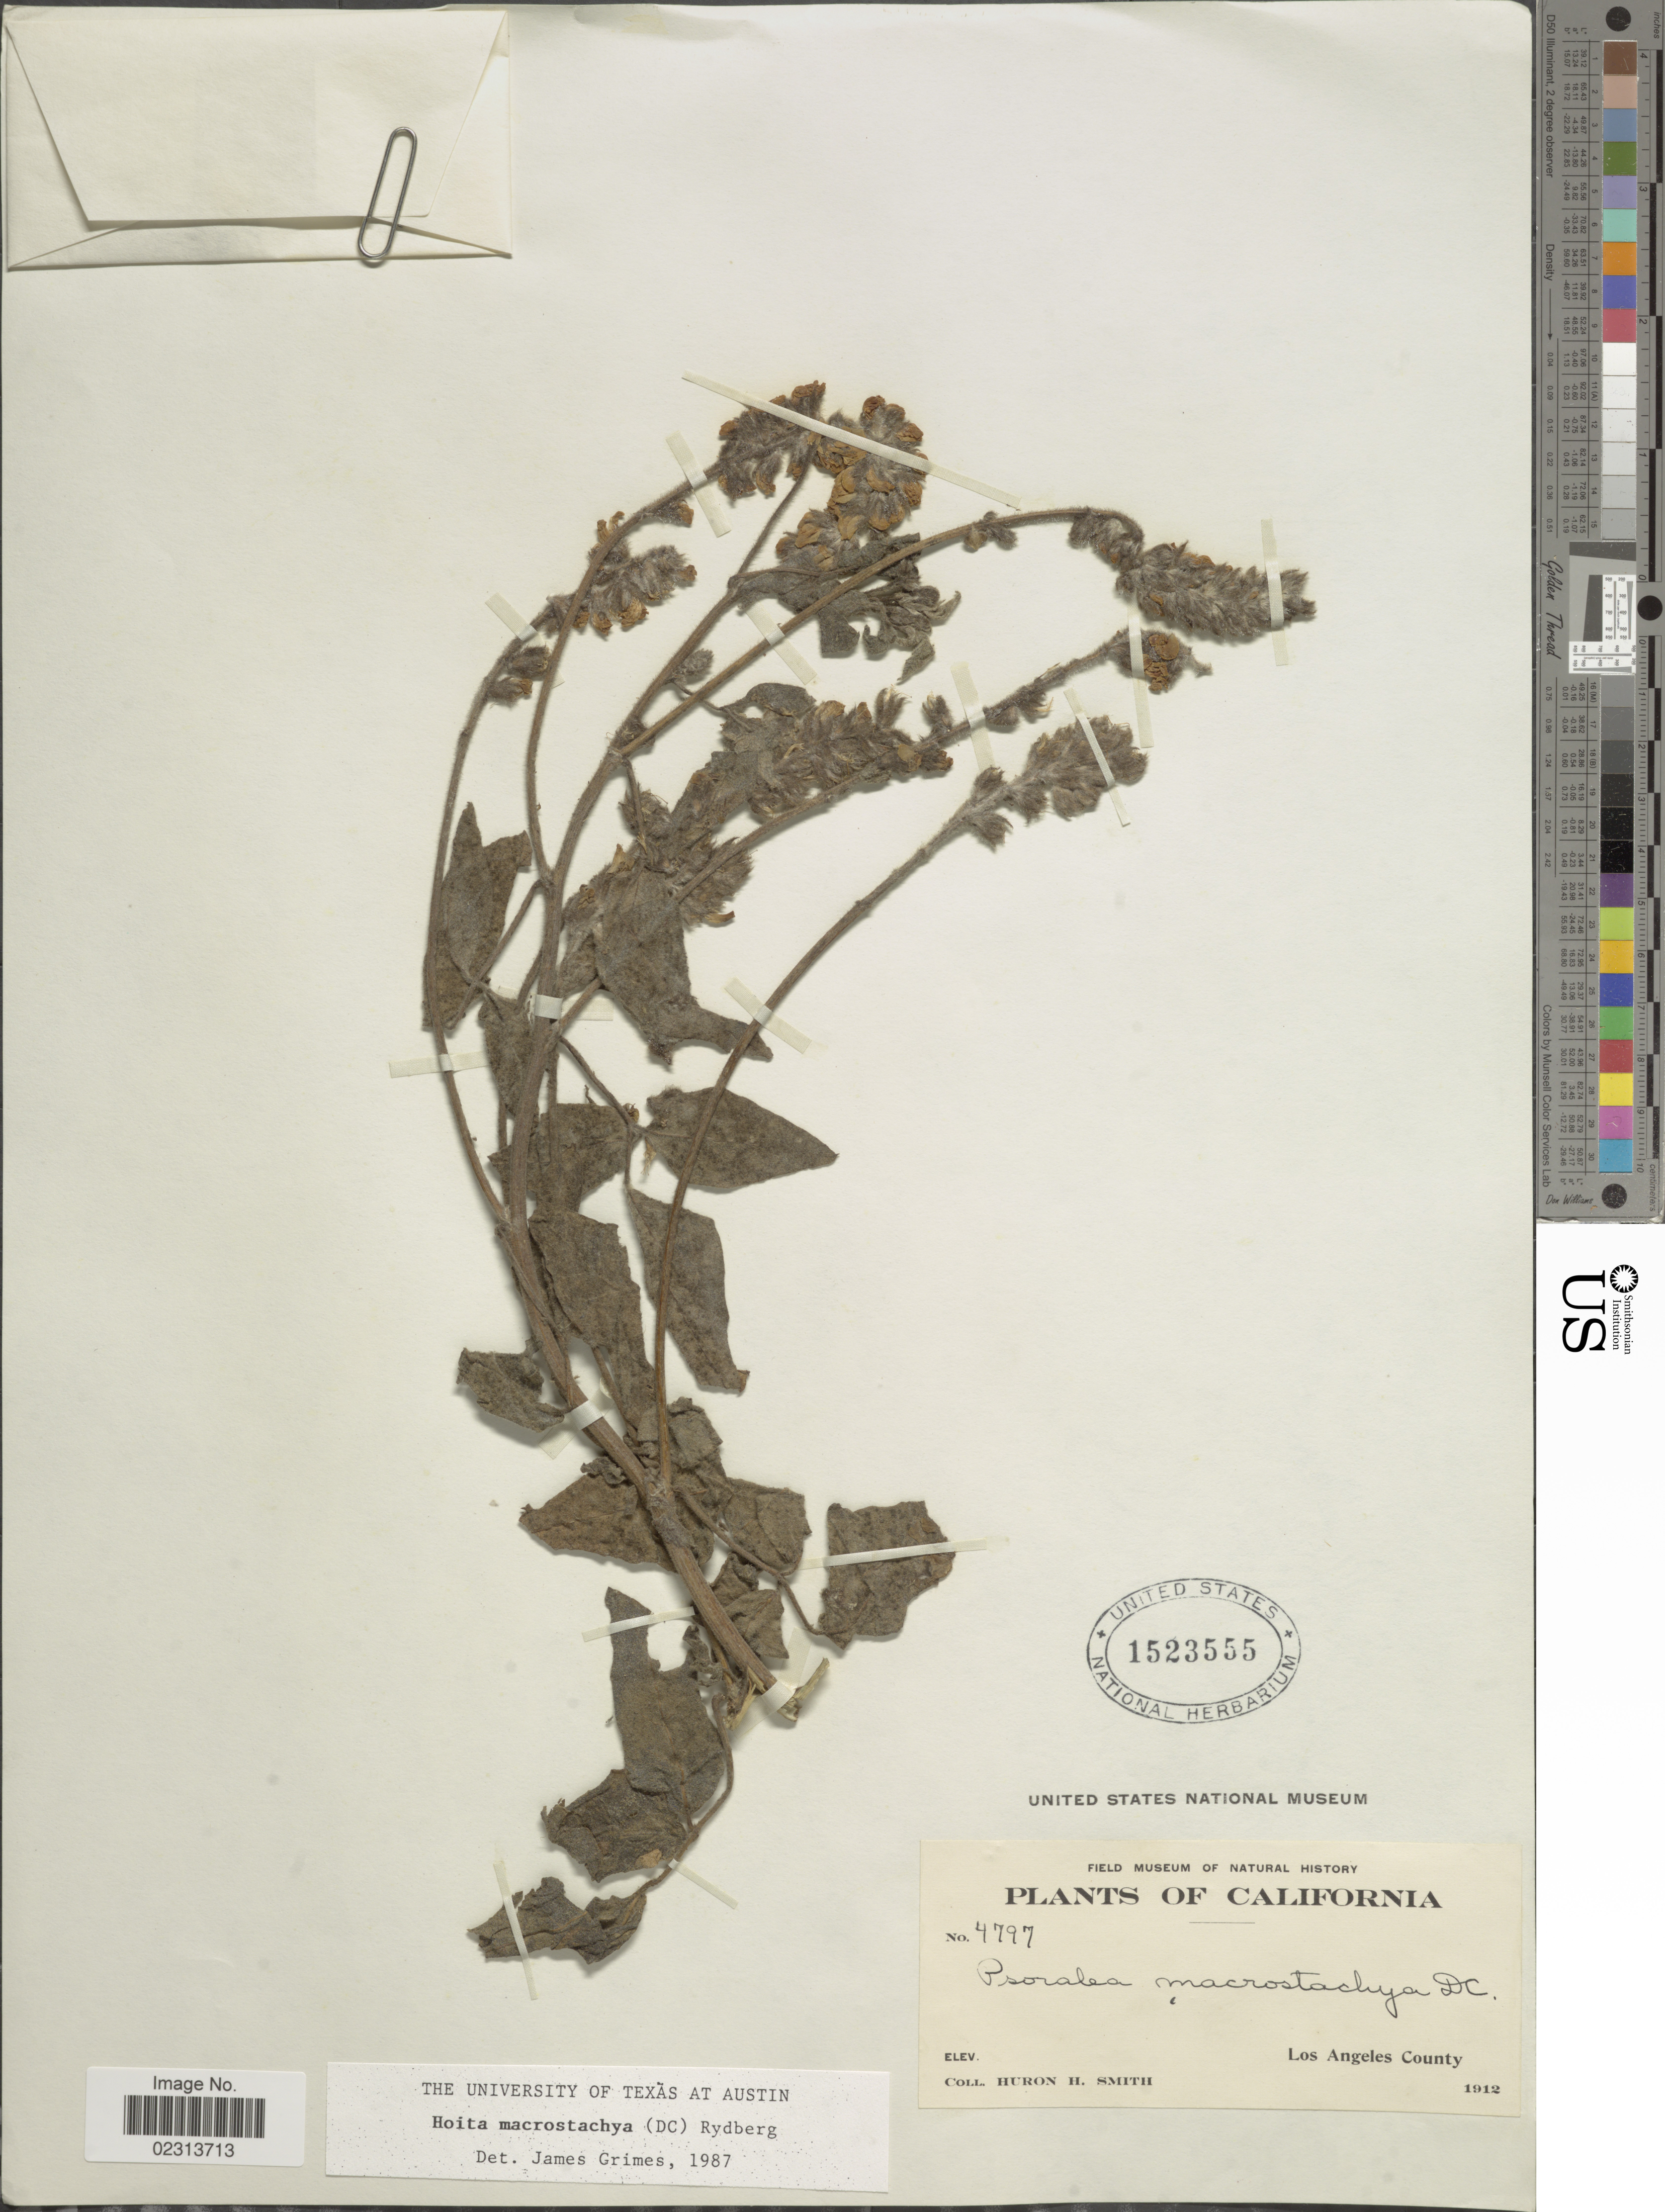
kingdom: Plantae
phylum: Tracheophyta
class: Magnoliopsida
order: Fabales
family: Fabaceae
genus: Hoita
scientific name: Hoita macrostachya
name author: (DC.) Rydb.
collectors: Huron H. Smith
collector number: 4797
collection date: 1912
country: United States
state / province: California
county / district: Los Angeles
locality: Los Angeles County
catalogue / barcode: US 1523555